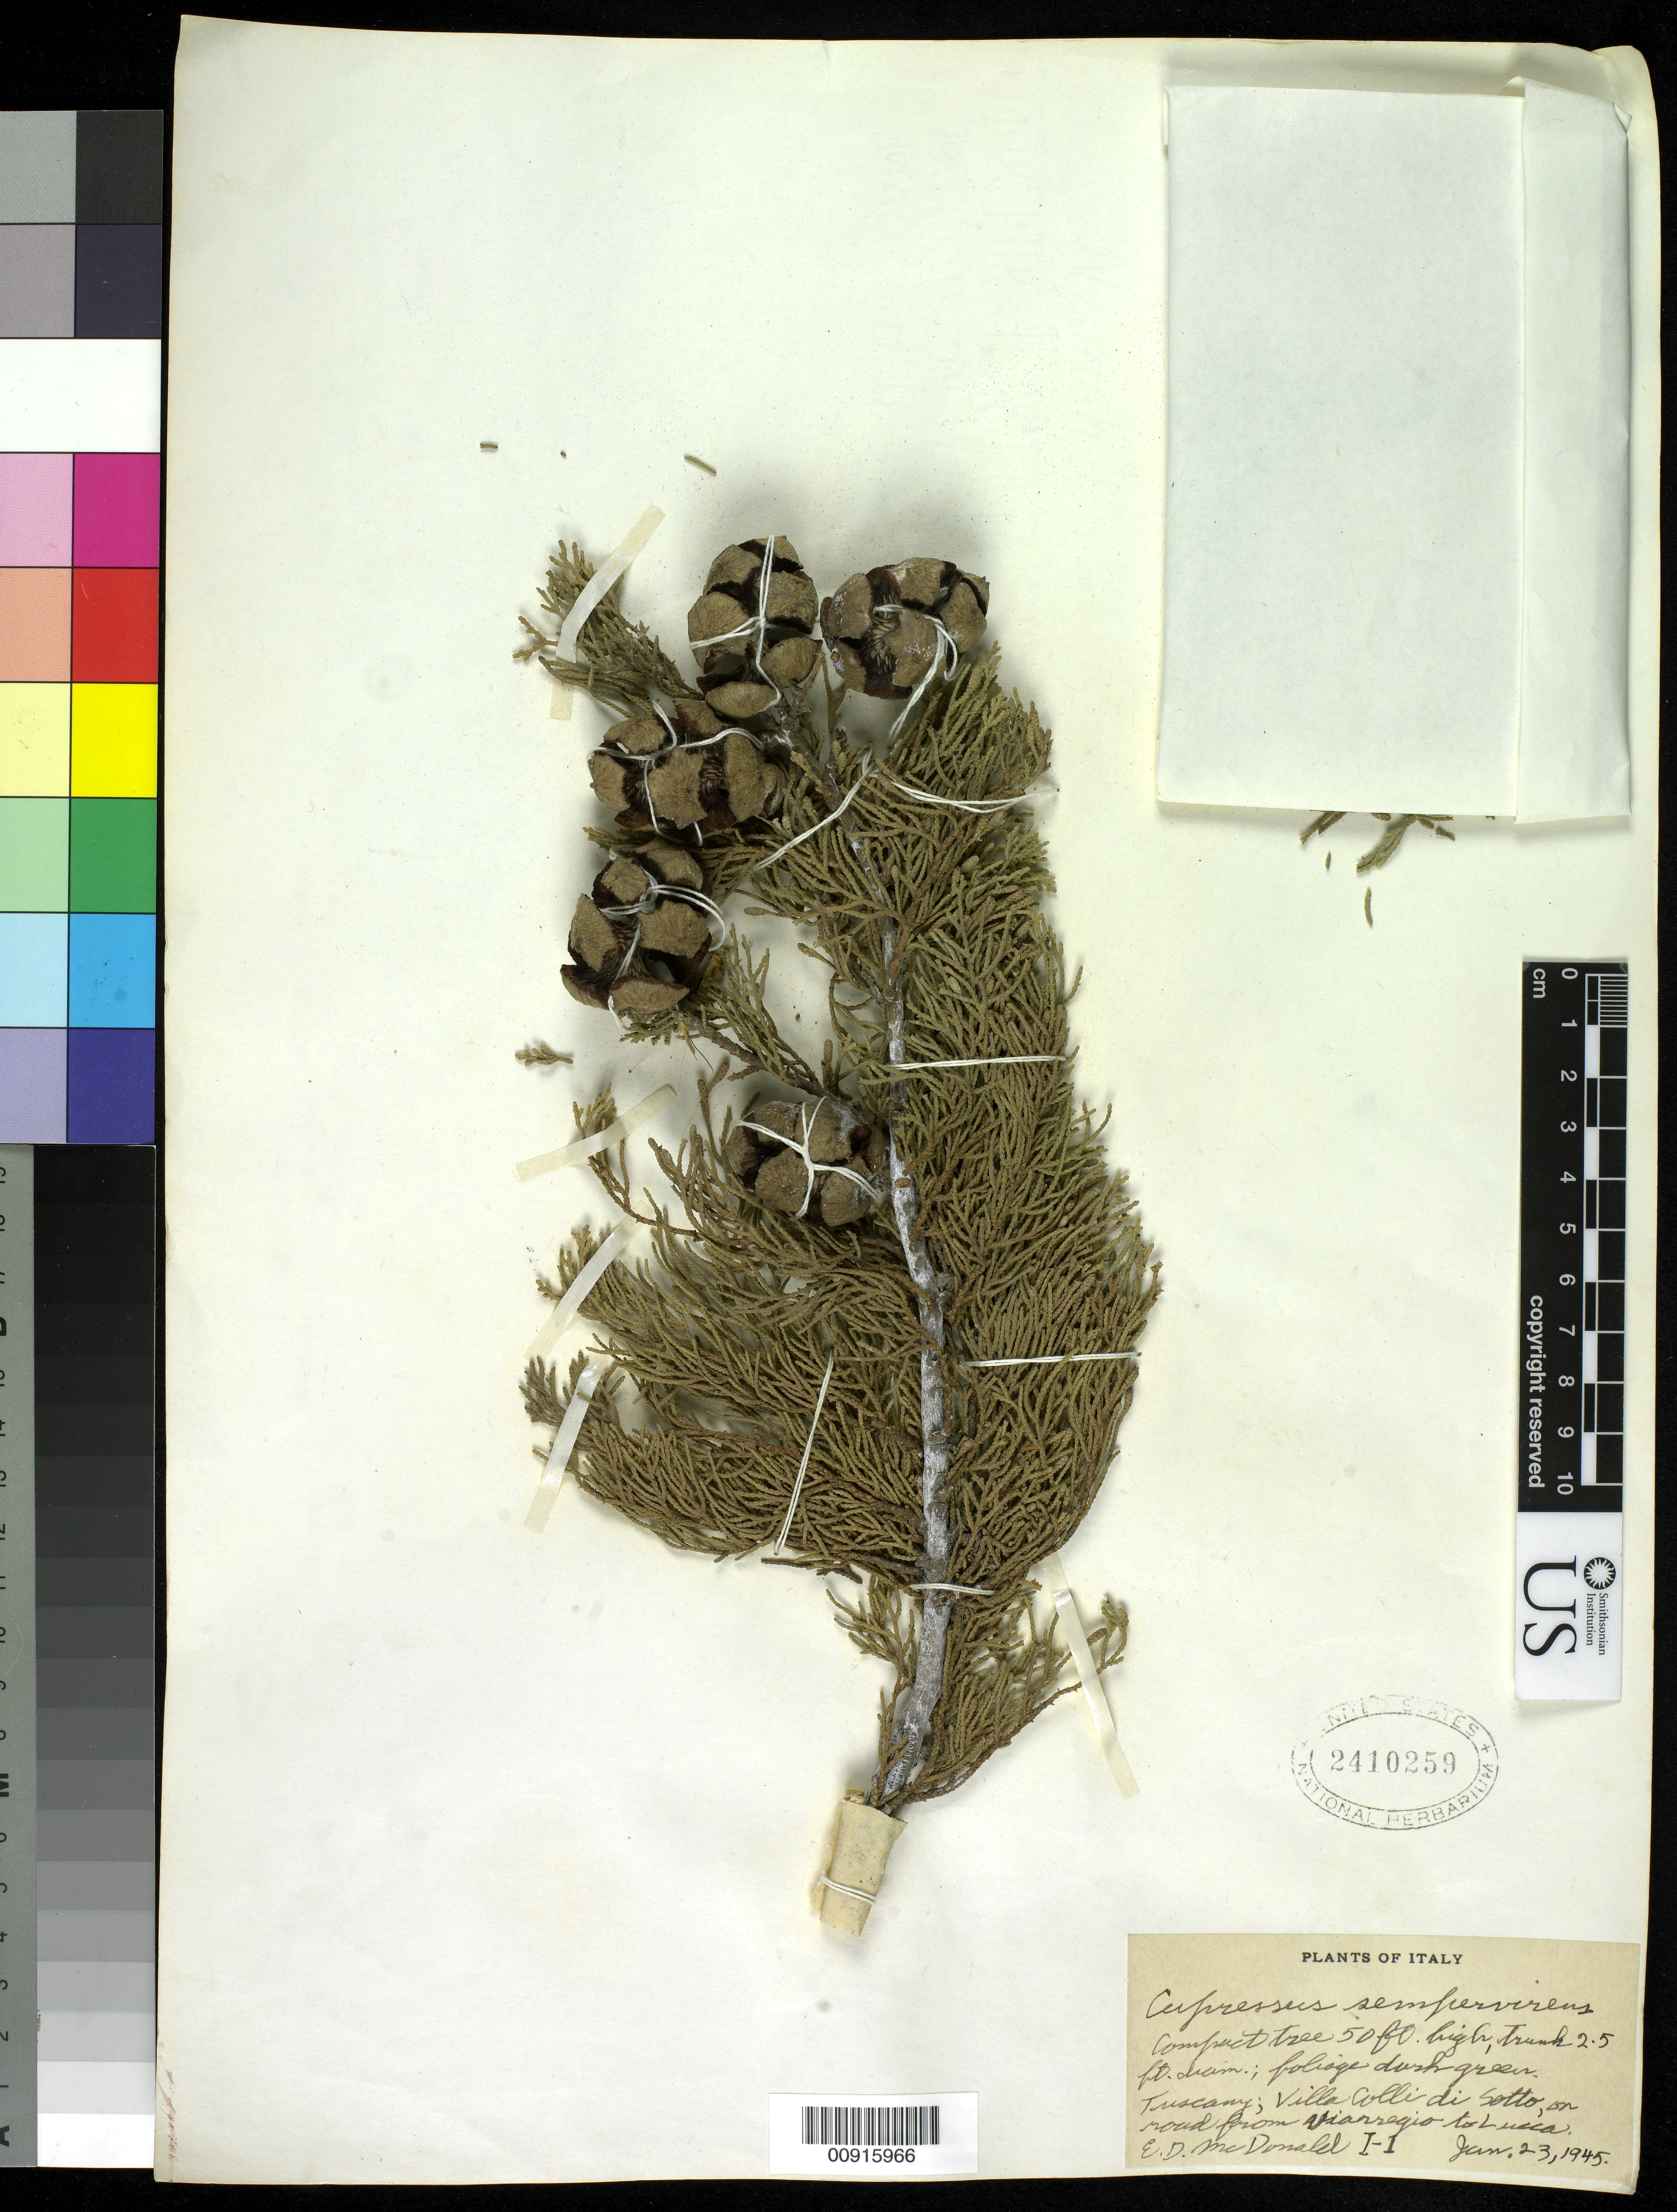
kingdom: Plantae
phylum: Tracheophyta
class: Pinopsida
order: Pinales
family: Cupressaceae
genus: Cupressus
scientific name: Cupressus sempervirens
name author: L.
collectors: E. D. McDonald Jr.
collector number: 11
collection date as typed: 23 Jan 1945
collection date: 1945-01-23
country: Italy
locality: Tuscany; Villa Colli di Sotto on road from Viarregio to Lucca.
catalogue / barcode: US 2410259